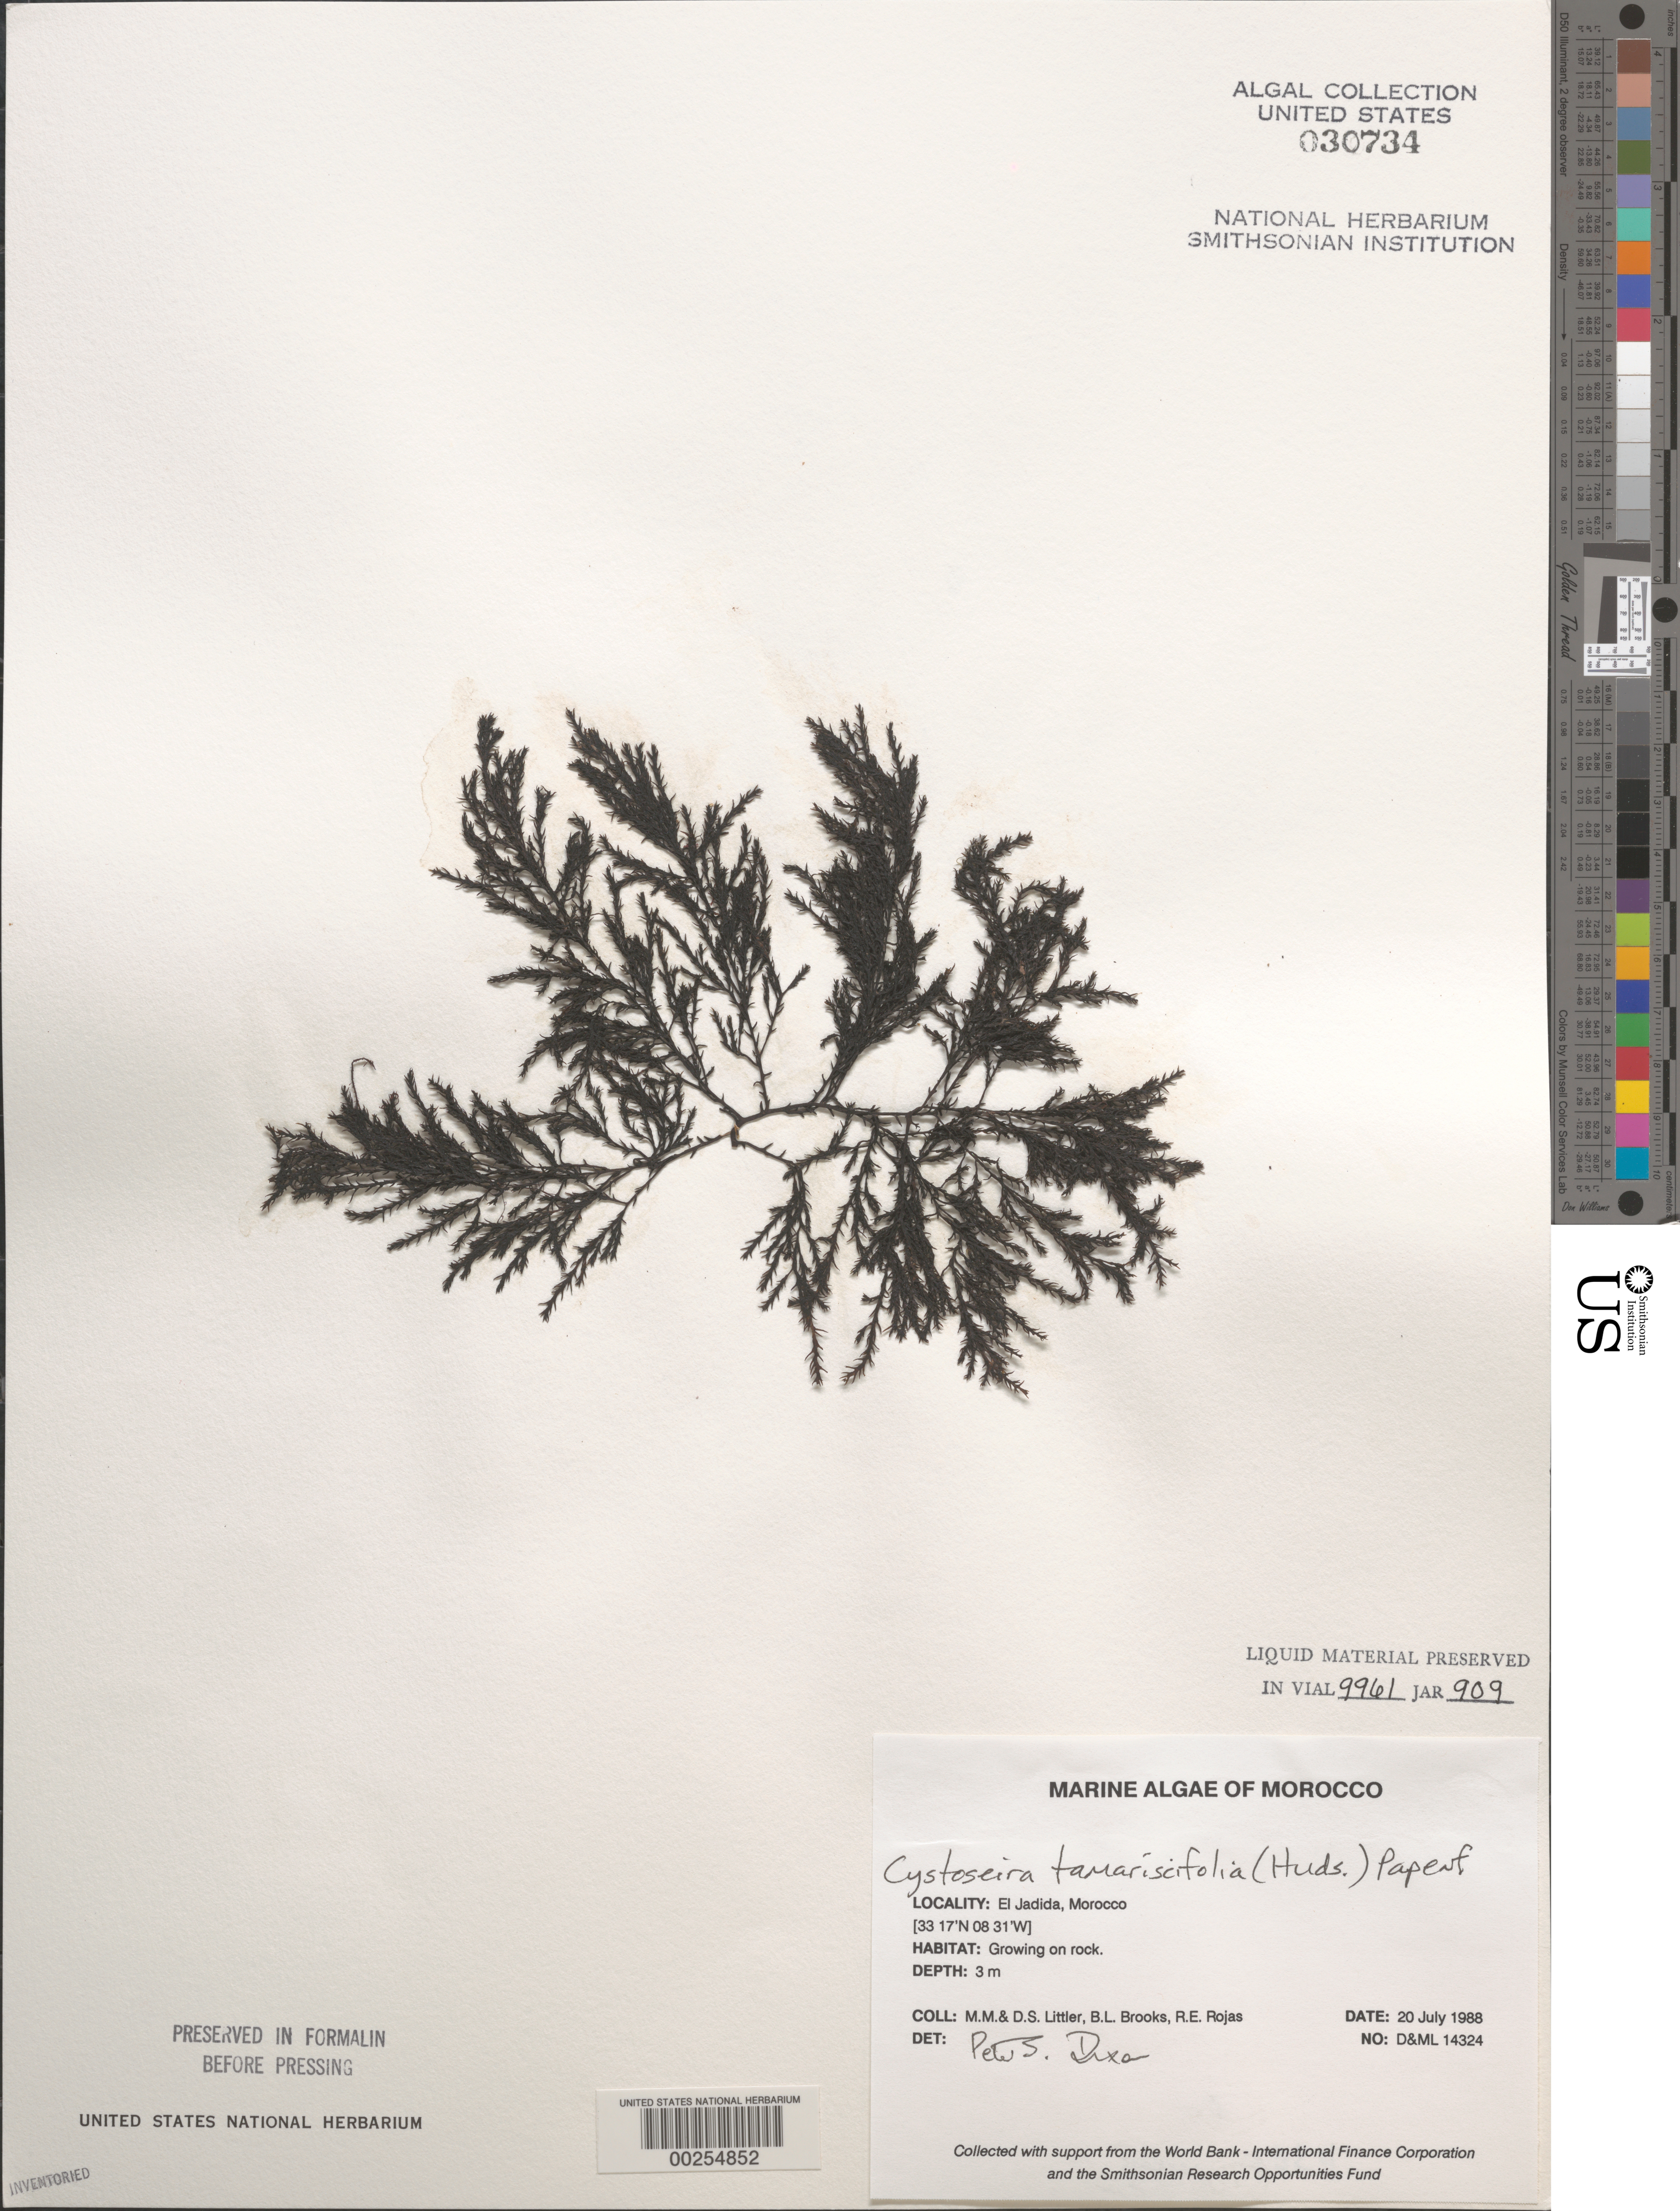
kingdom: Chromista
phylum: Ochrophyta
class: Phaeophyceae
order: Fucales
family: Sargassaceae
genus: Cystoseira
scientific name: Cystoseira tamariscifolia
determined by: Dixon, P. S.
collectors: M. M. Littler, D. S. Littler, B. Brooks & R. Rojas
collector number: D&ML 14324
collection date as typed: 20 Jul 1988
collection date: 1988-07-20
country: Morocco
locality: El Jadida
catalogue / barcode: US 30734